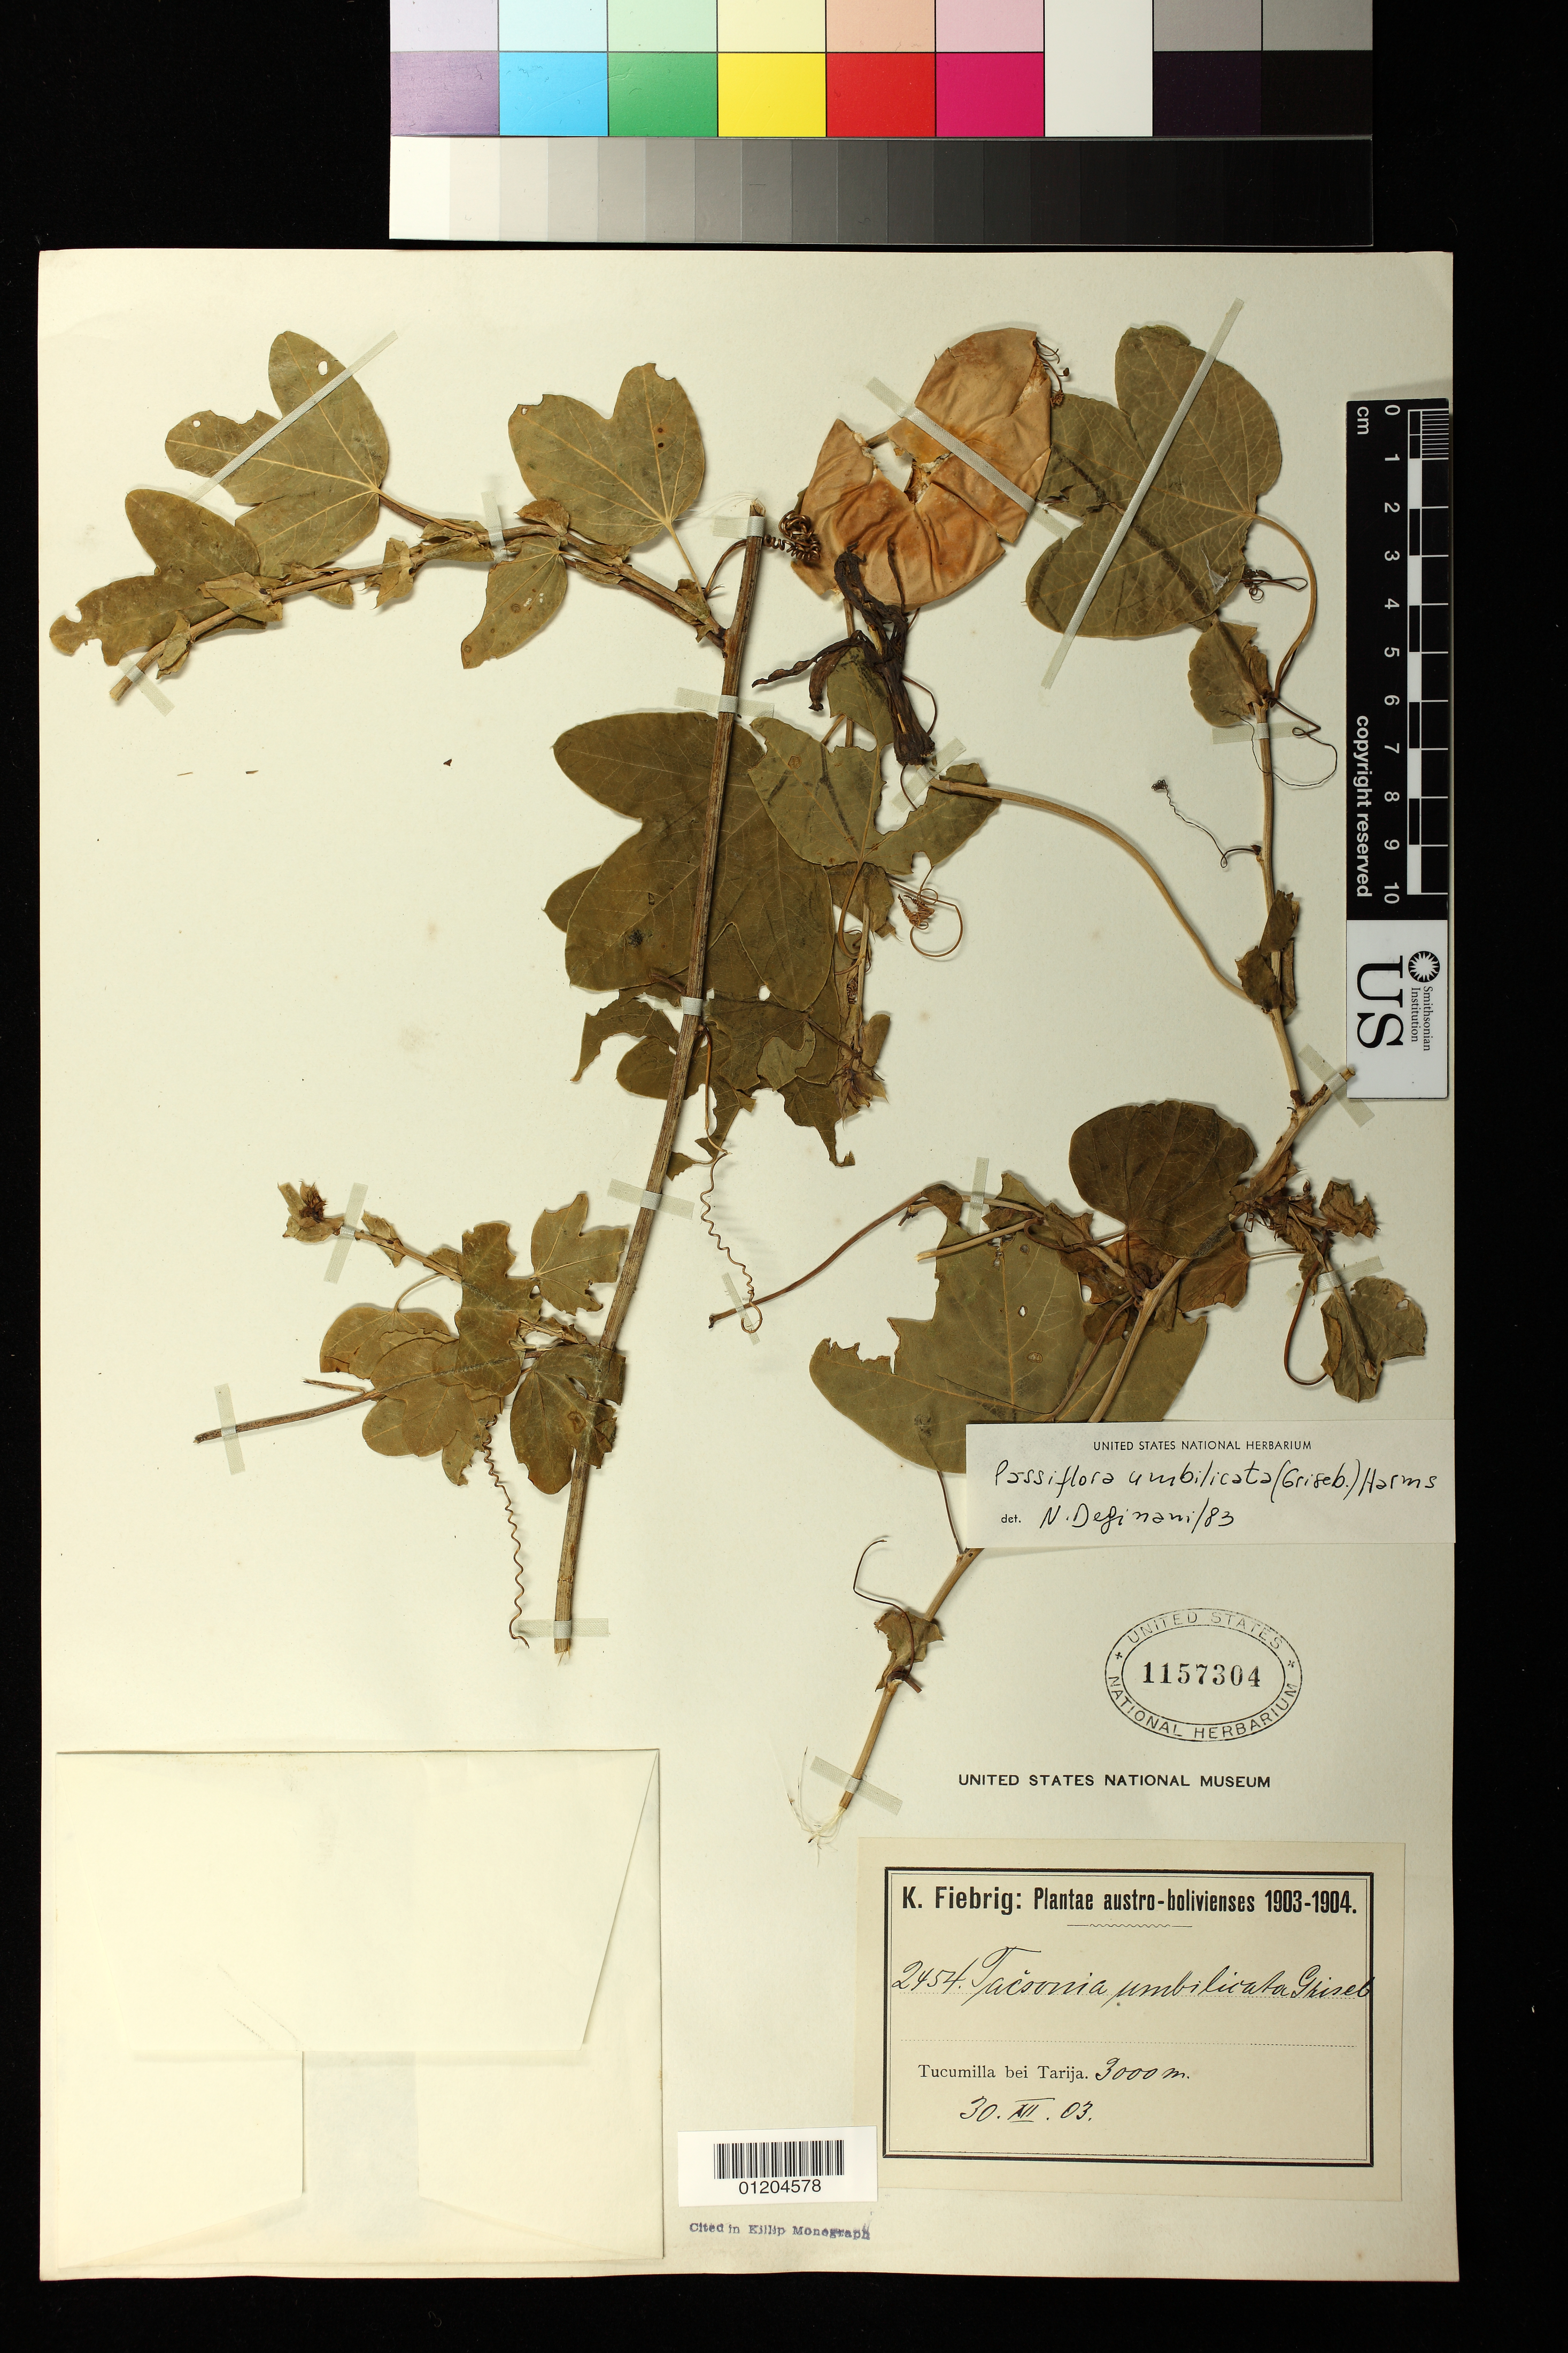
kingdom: Plantae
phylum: Tracheophyta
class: Magnoliopsida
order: Malpighiales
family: Passifloraceae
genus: Passiflora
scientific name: Passiflora umbilicata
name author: (Griseb.) Harms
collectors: K. Fiebrig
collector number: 2454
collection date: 1903-12-30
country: Bolivia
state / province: Tarija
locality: Tucumilla bei Tarija.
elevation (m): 3000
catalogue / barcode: US 1157304